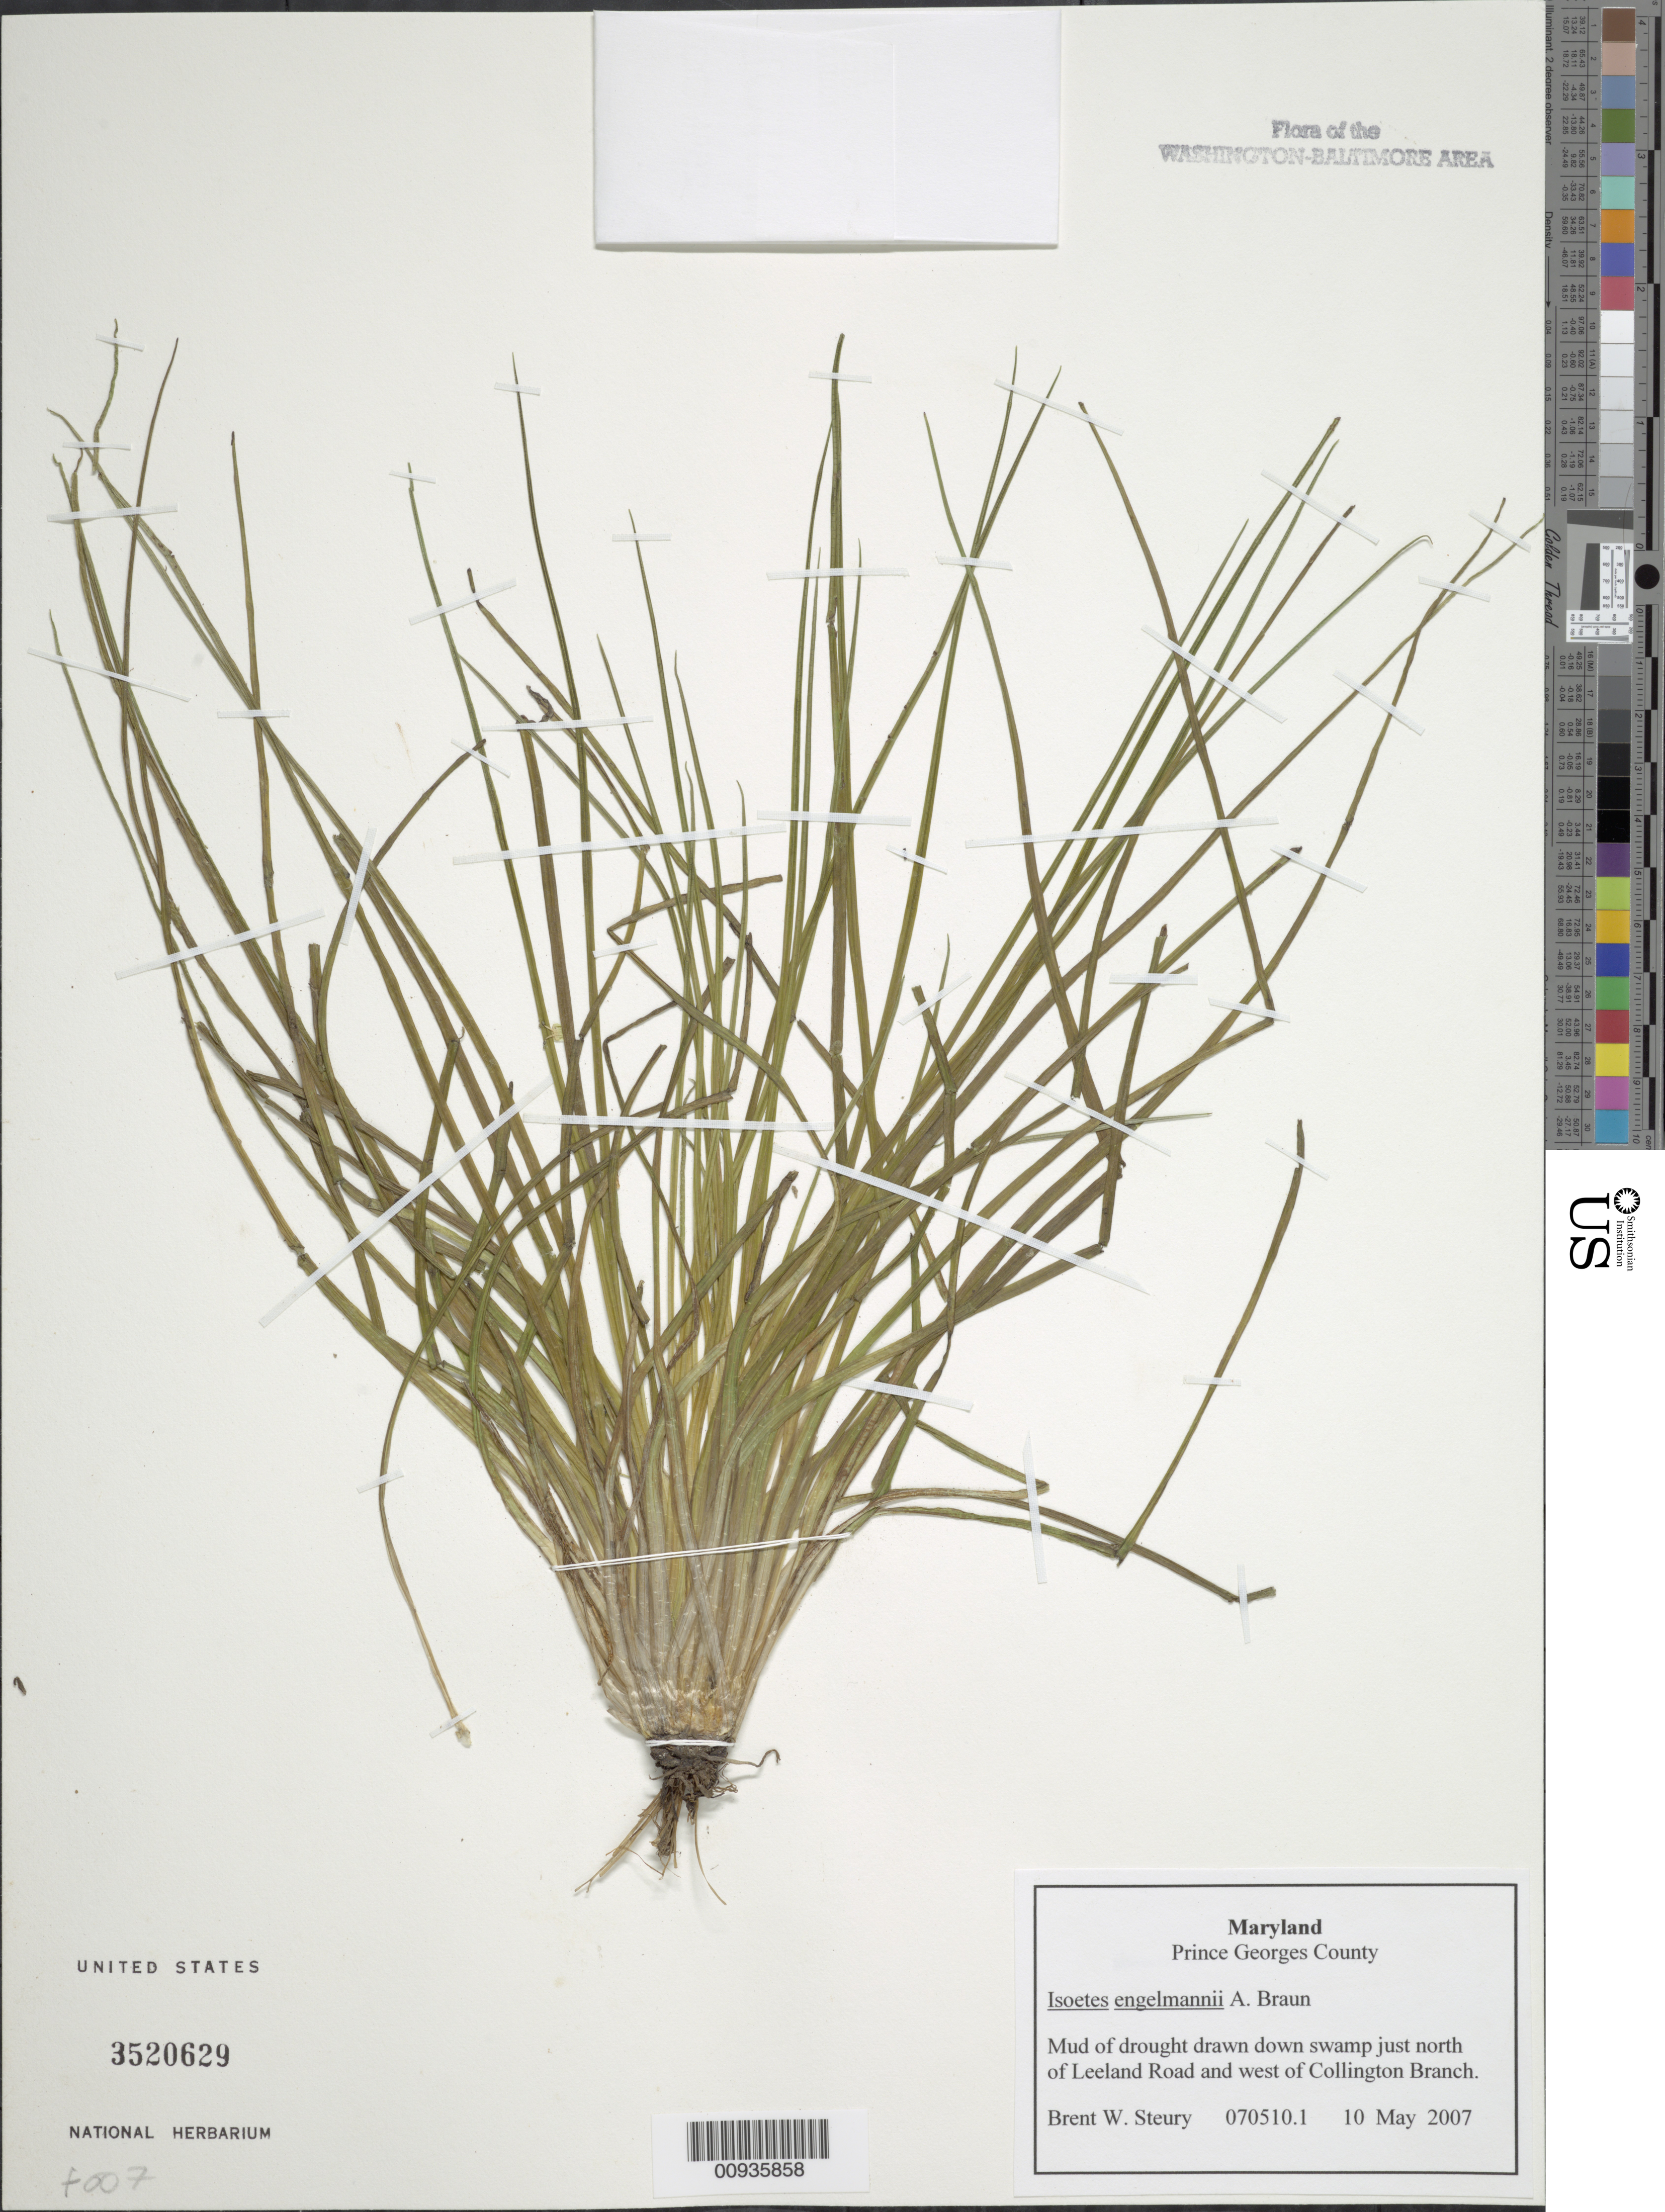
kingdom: Plantae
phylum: Tracheophyta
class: Lycopodiopsida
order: Isoetales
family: Isoetaceae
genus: Isoetes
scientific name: Isoetes engelmannii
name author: A. Braun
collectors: B. Steury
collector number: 070510.1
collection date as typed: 10 May 2007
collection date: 2007-05-10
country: United States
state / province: Maryland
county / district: Prince George's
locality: Just north of Leeland Road and west of Collington Branch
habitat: Mud of drought drawn down swamp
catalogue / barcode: US 3520629